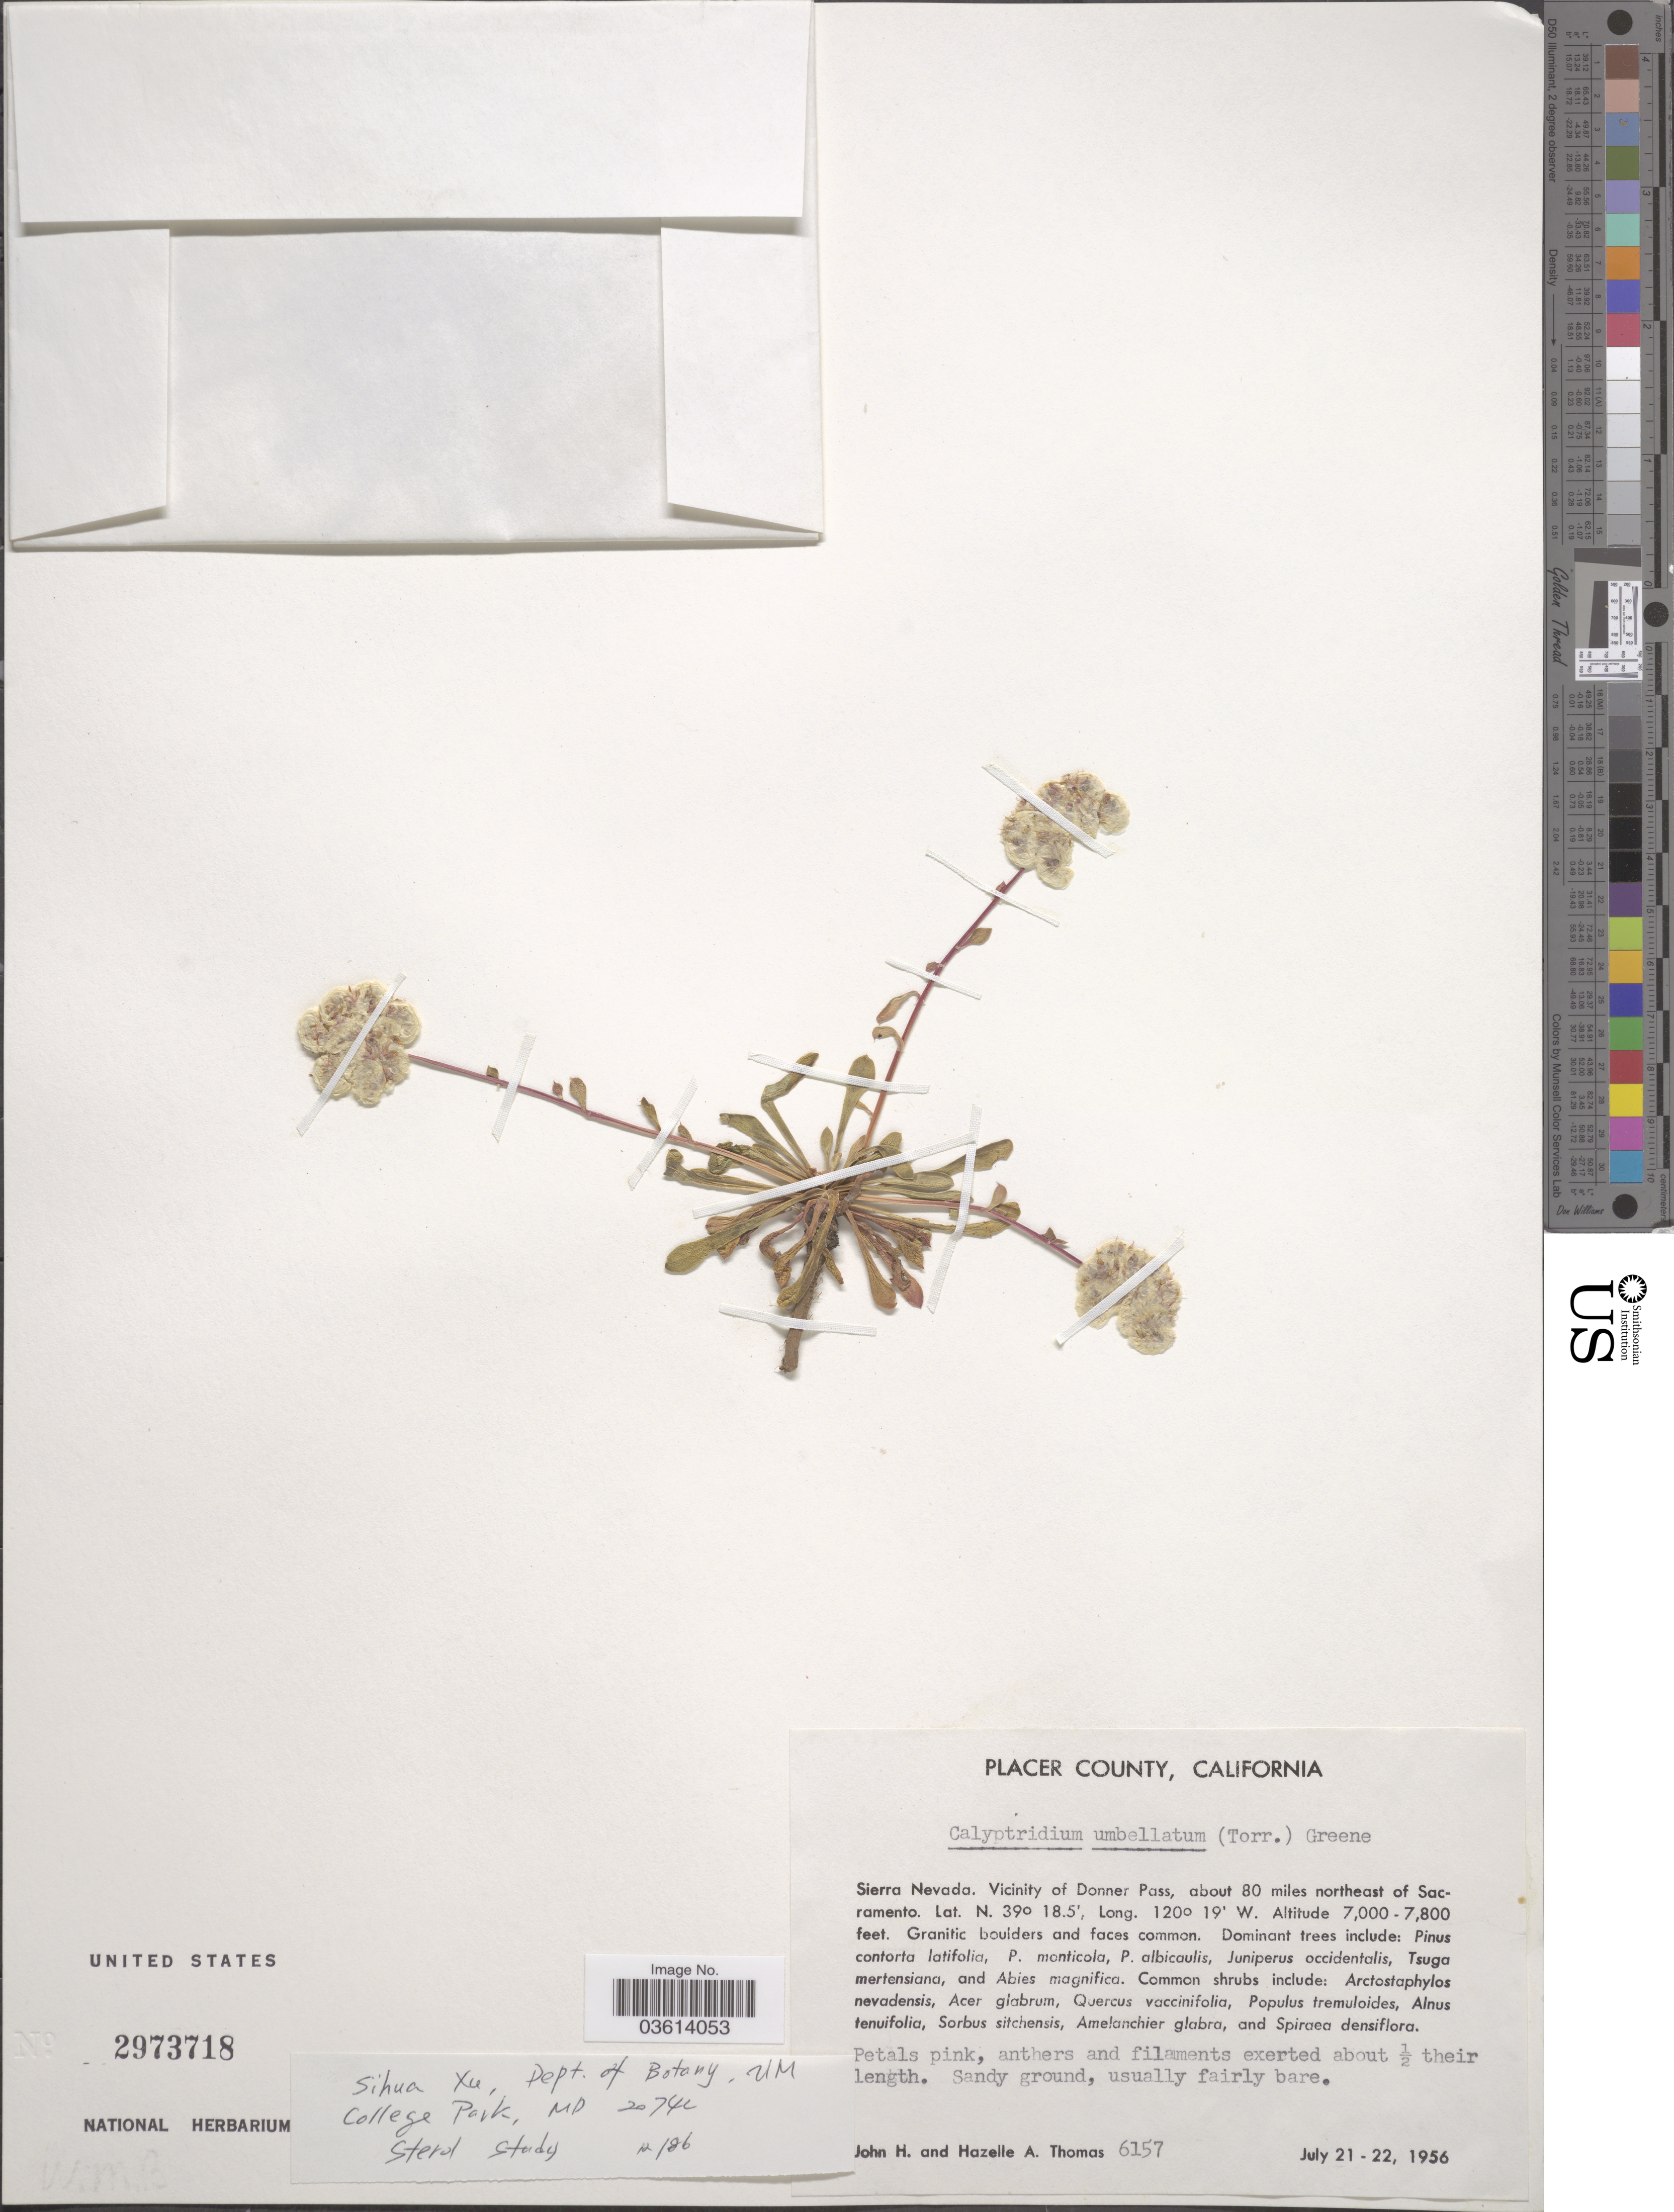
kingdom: Plantae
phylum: Tracheophyta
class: Magnoliopsida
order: Caryophyllales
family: Montiaceae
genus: Calyptridium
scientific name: Calyptridium umbellatum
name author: (Torr.) Greene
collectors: J. H. Thomas & H. Thomas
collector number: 6157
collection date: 1956-07-21/1956-07-22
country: United States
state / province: California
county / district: Placer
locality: Placer County. Sierra Nevada. Vicinity of Donner Pass, about 80 miles northeast of Sacramento.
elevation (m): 2134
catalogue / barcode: US 2973718